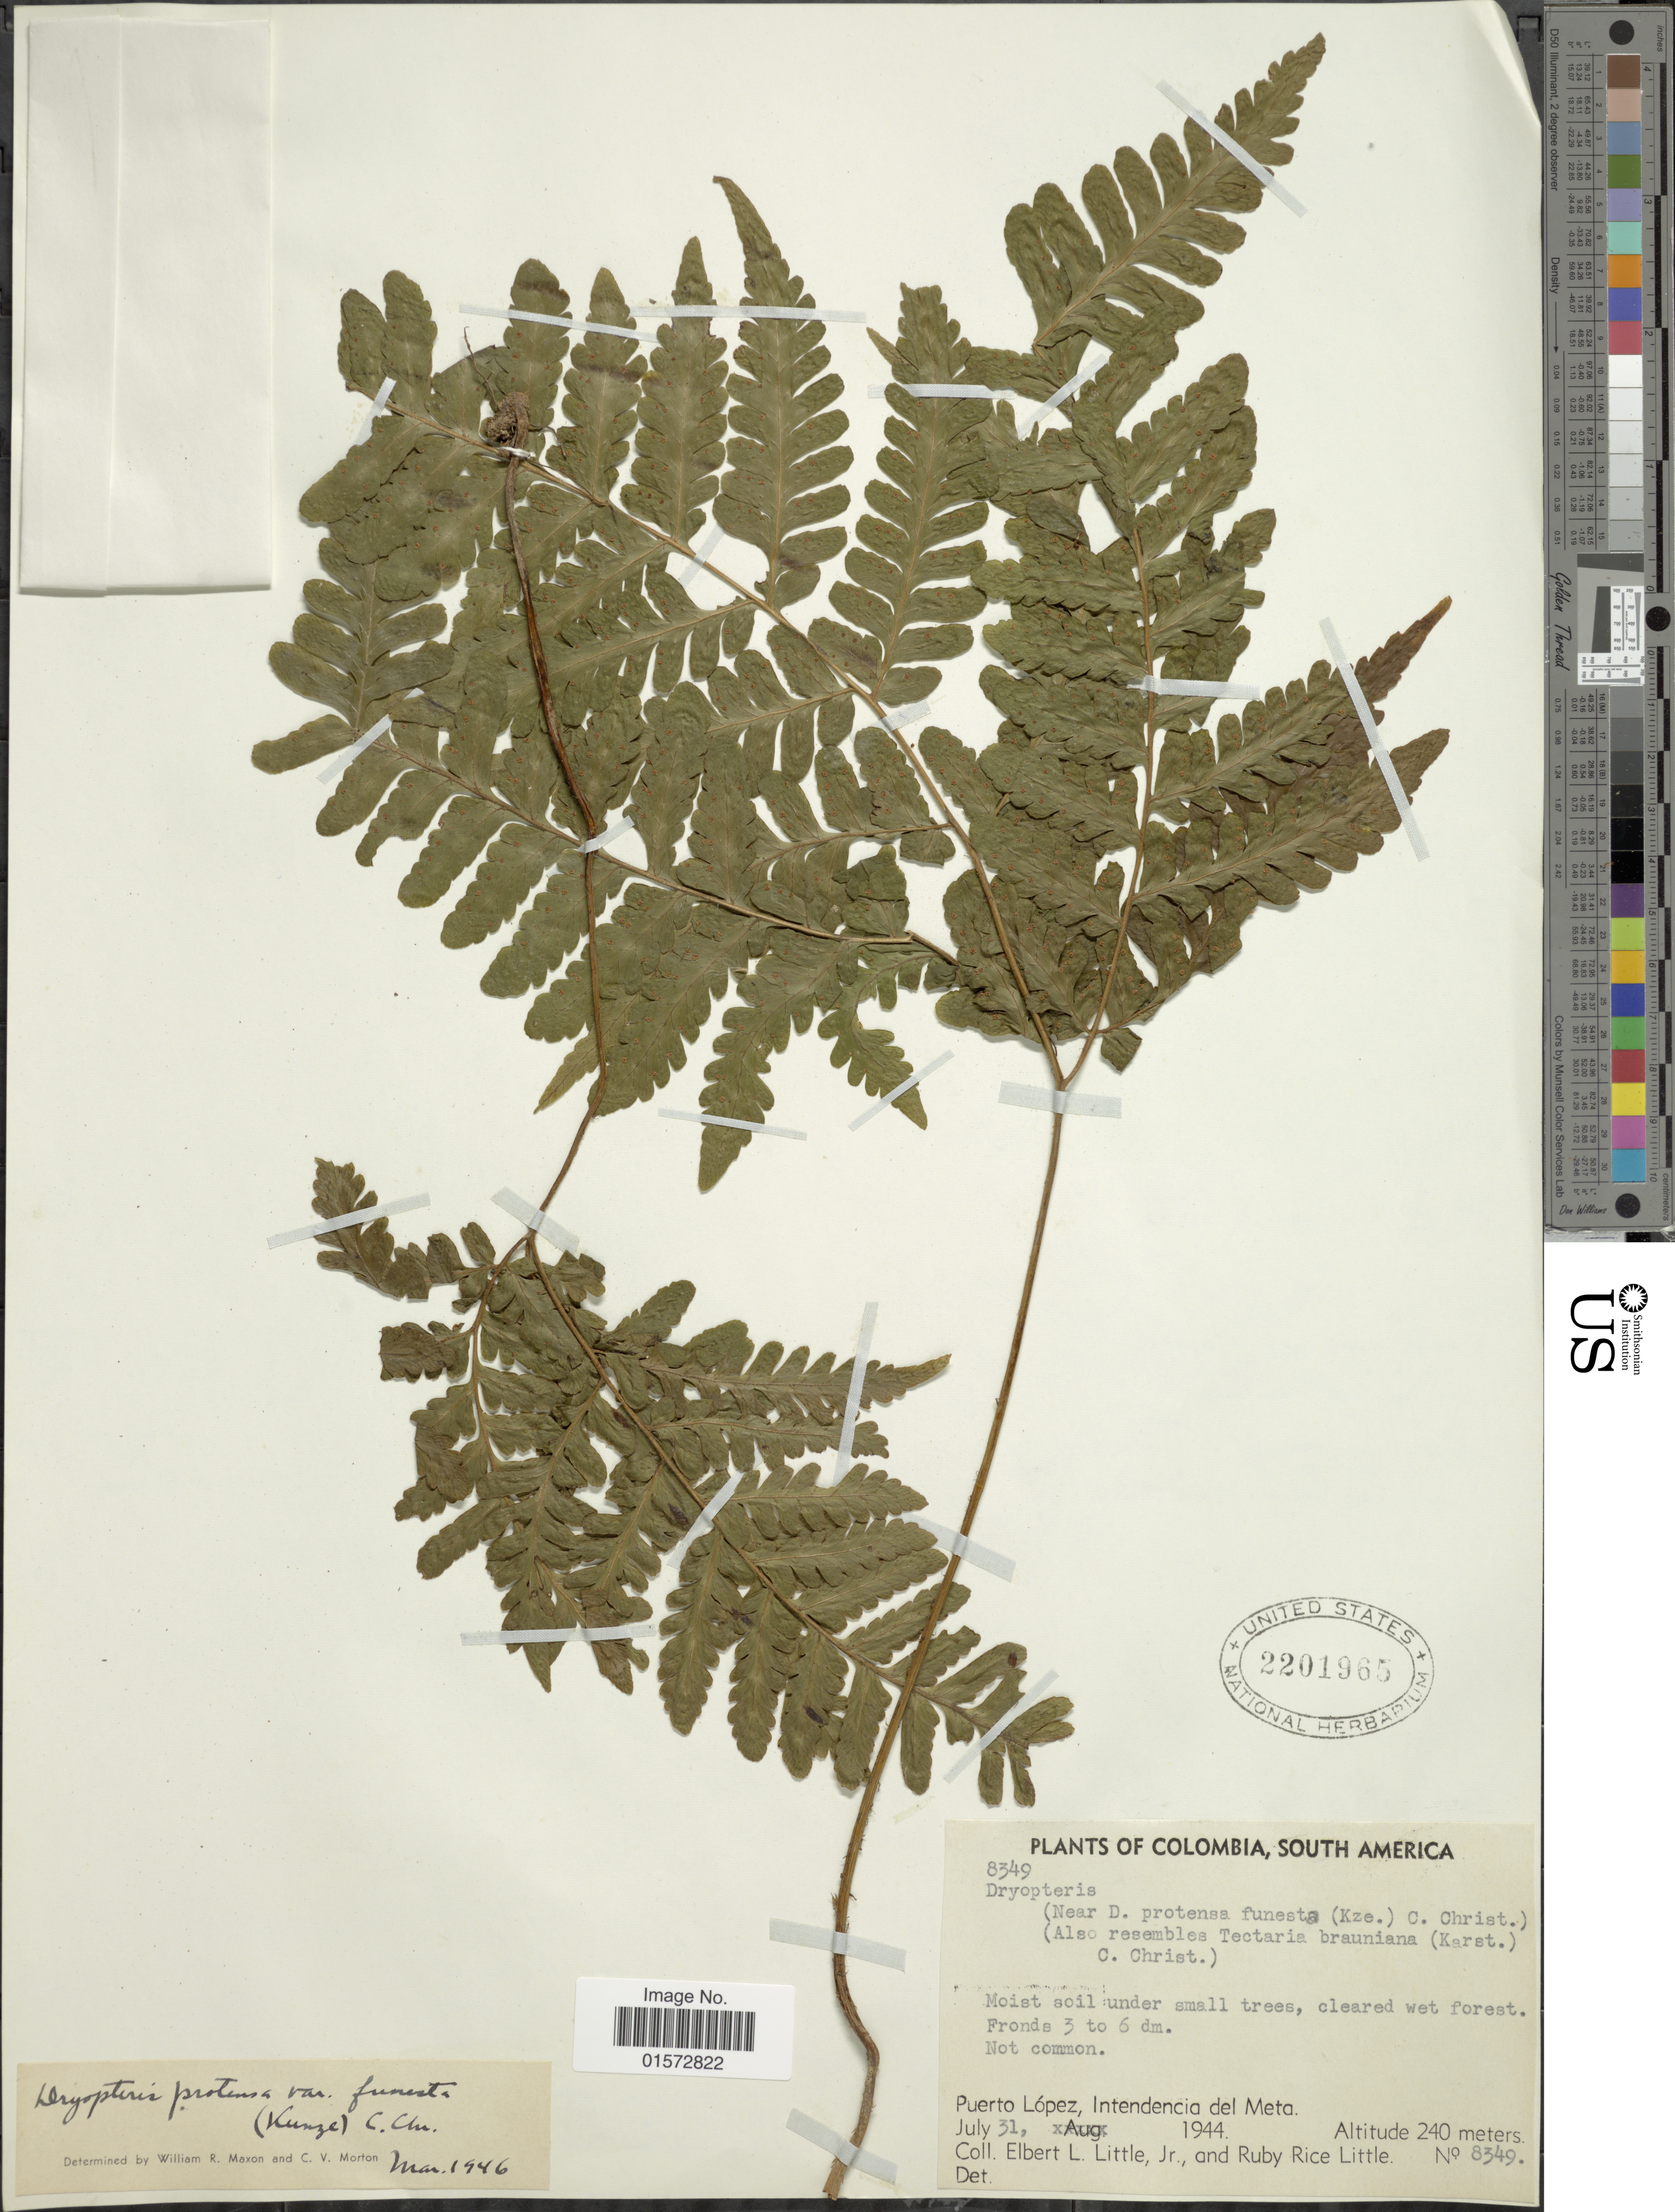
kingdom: Plantae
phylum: Tracheophyta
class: Polypodiopsida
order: Polypodiales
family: Tectariaceae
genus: Triplophyllum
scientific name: Triplophyllum funestum var. funestum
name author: (Kunze) Holttum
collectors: E. L. Little & R. R. Little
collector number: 8349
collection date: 1944-07-31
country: Colombia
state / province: Meta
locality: Puerto López, South America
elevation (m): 240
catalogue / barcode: US 2201965